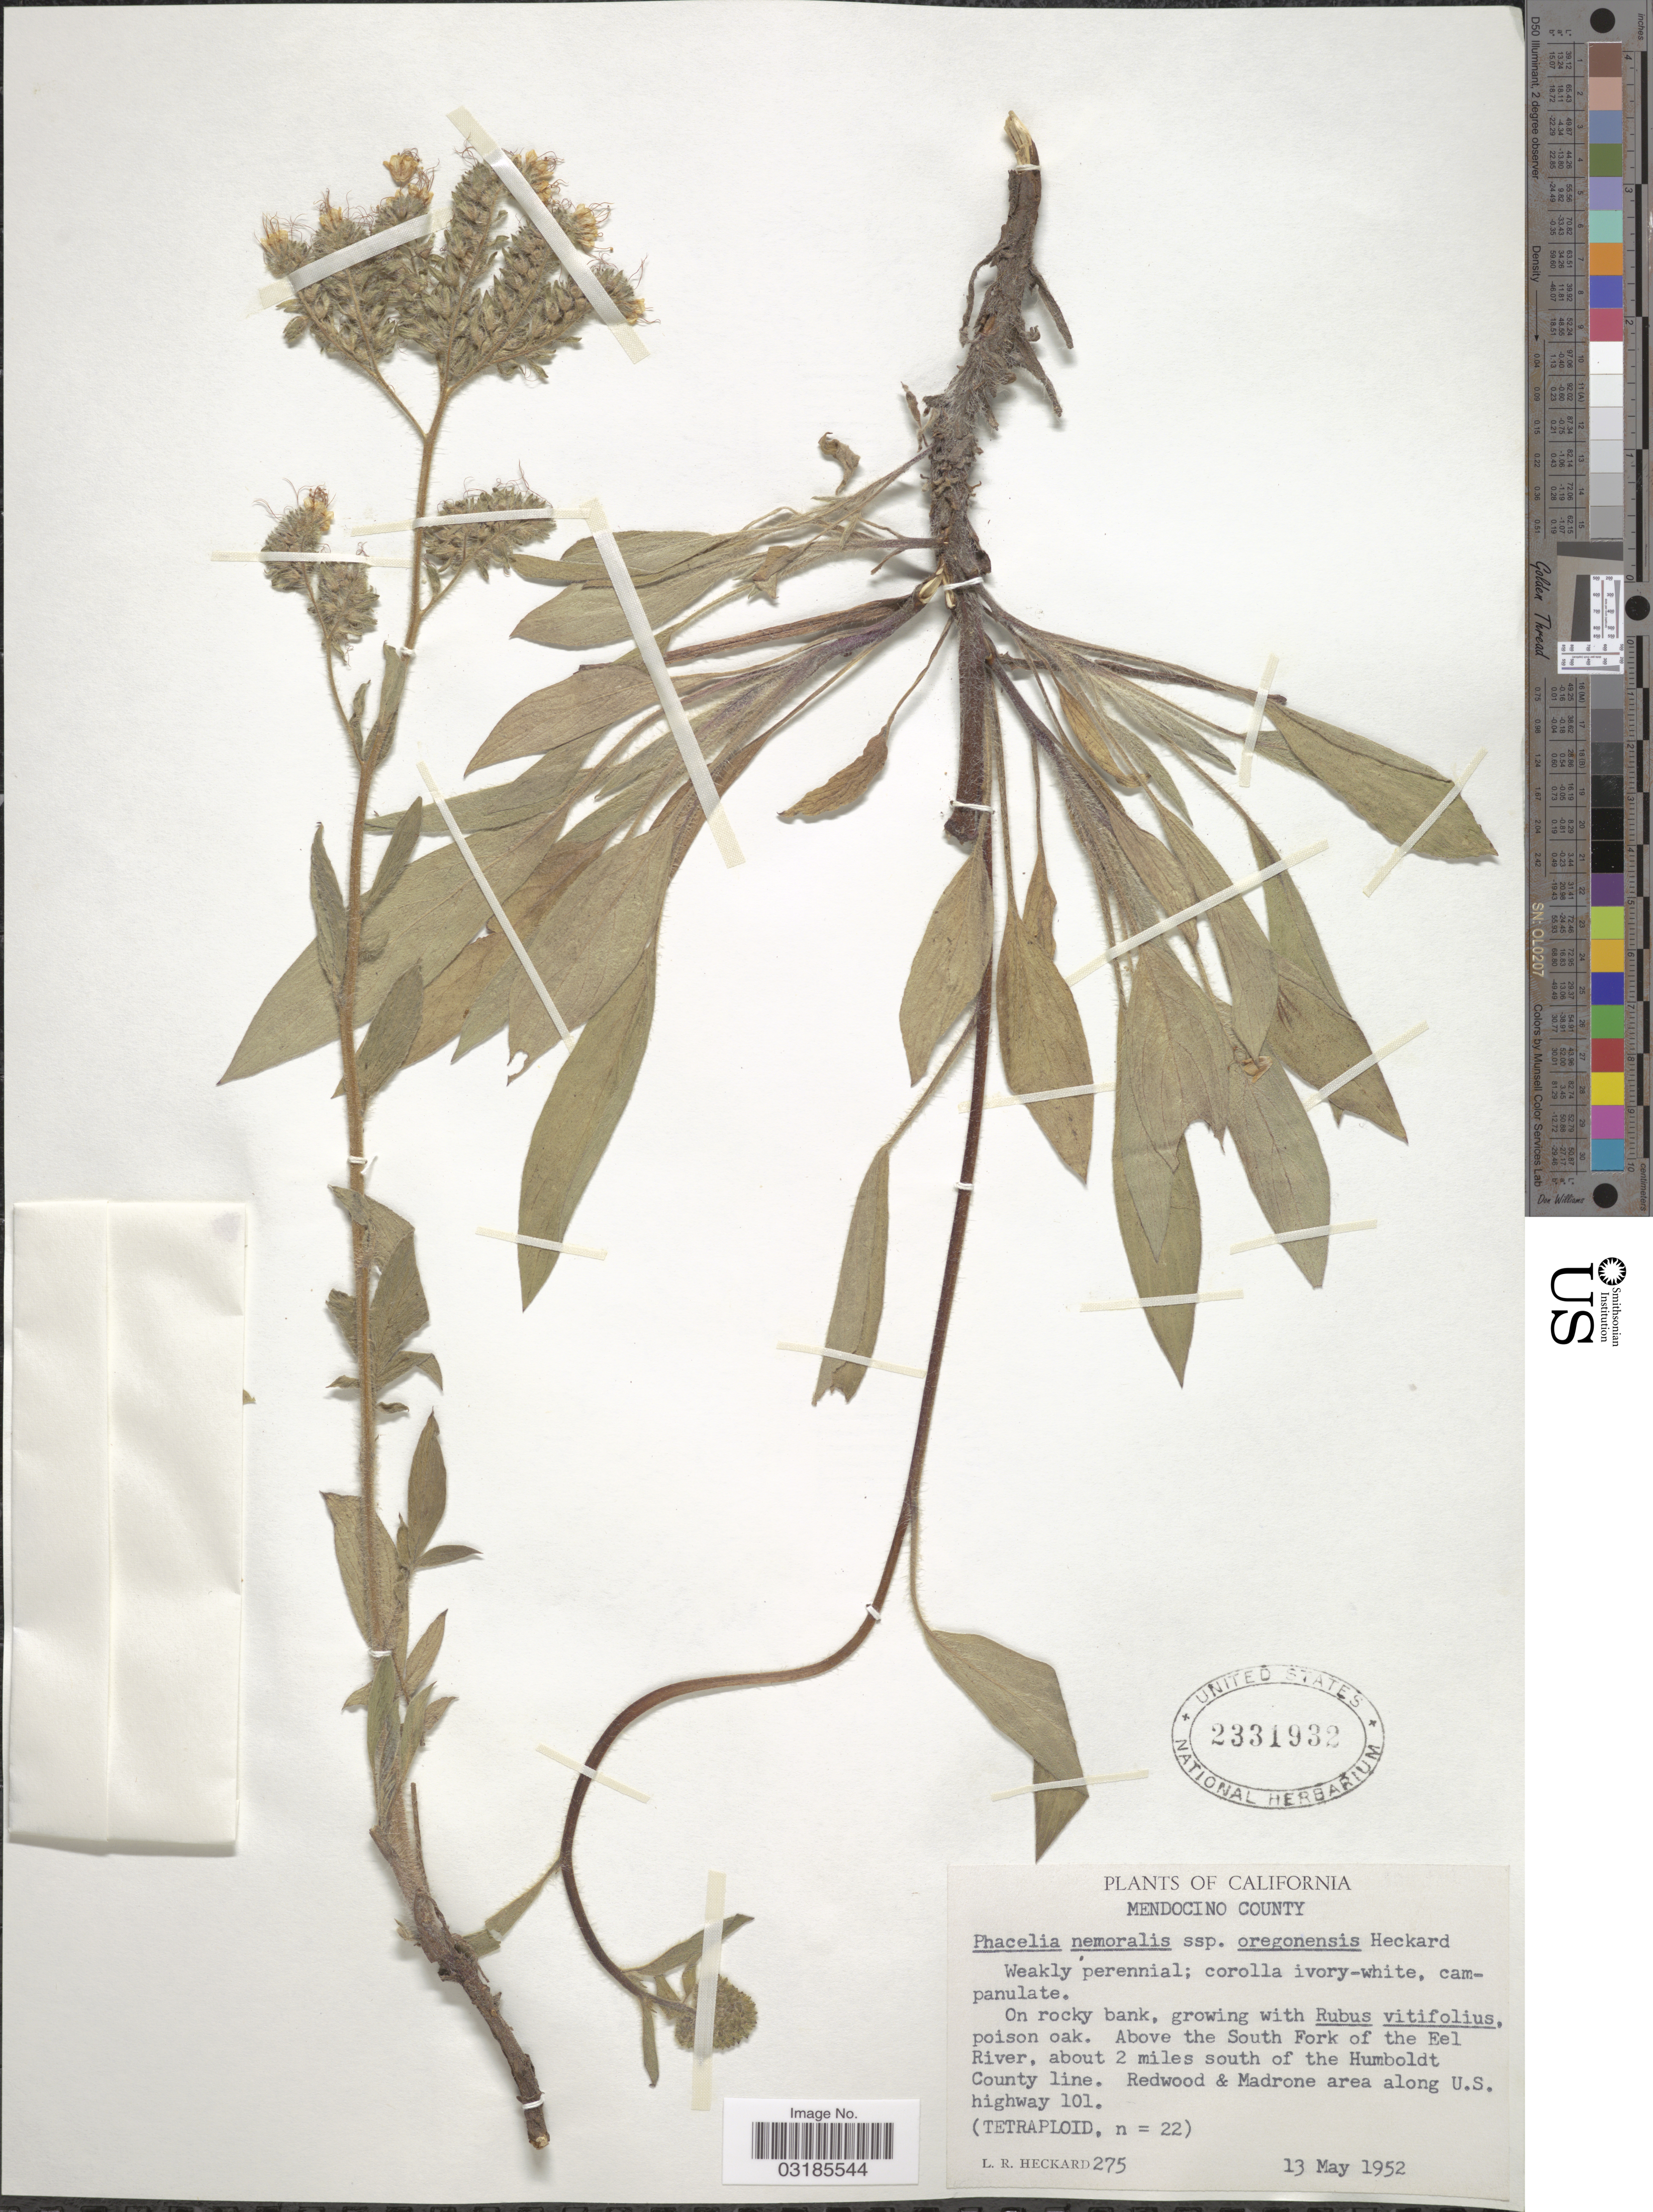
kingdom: Plantae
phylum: Tracheophyta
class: Magnoliopsida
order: Boraginales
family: Hydrophyllaceae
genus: Phacelia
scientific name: Phacelia nemoralis subsp. oregonensis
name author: Heckard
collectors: L. R. Heckard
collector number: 275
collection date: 1952-05-13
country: United States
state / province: California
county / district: Mendocino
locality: Mendocino County. Above the South Fork of the Eel River, about 2 miles south of the Humboldt County line. Redwood & Madrone area along U.S. highway 101.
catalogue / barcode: US 2331932